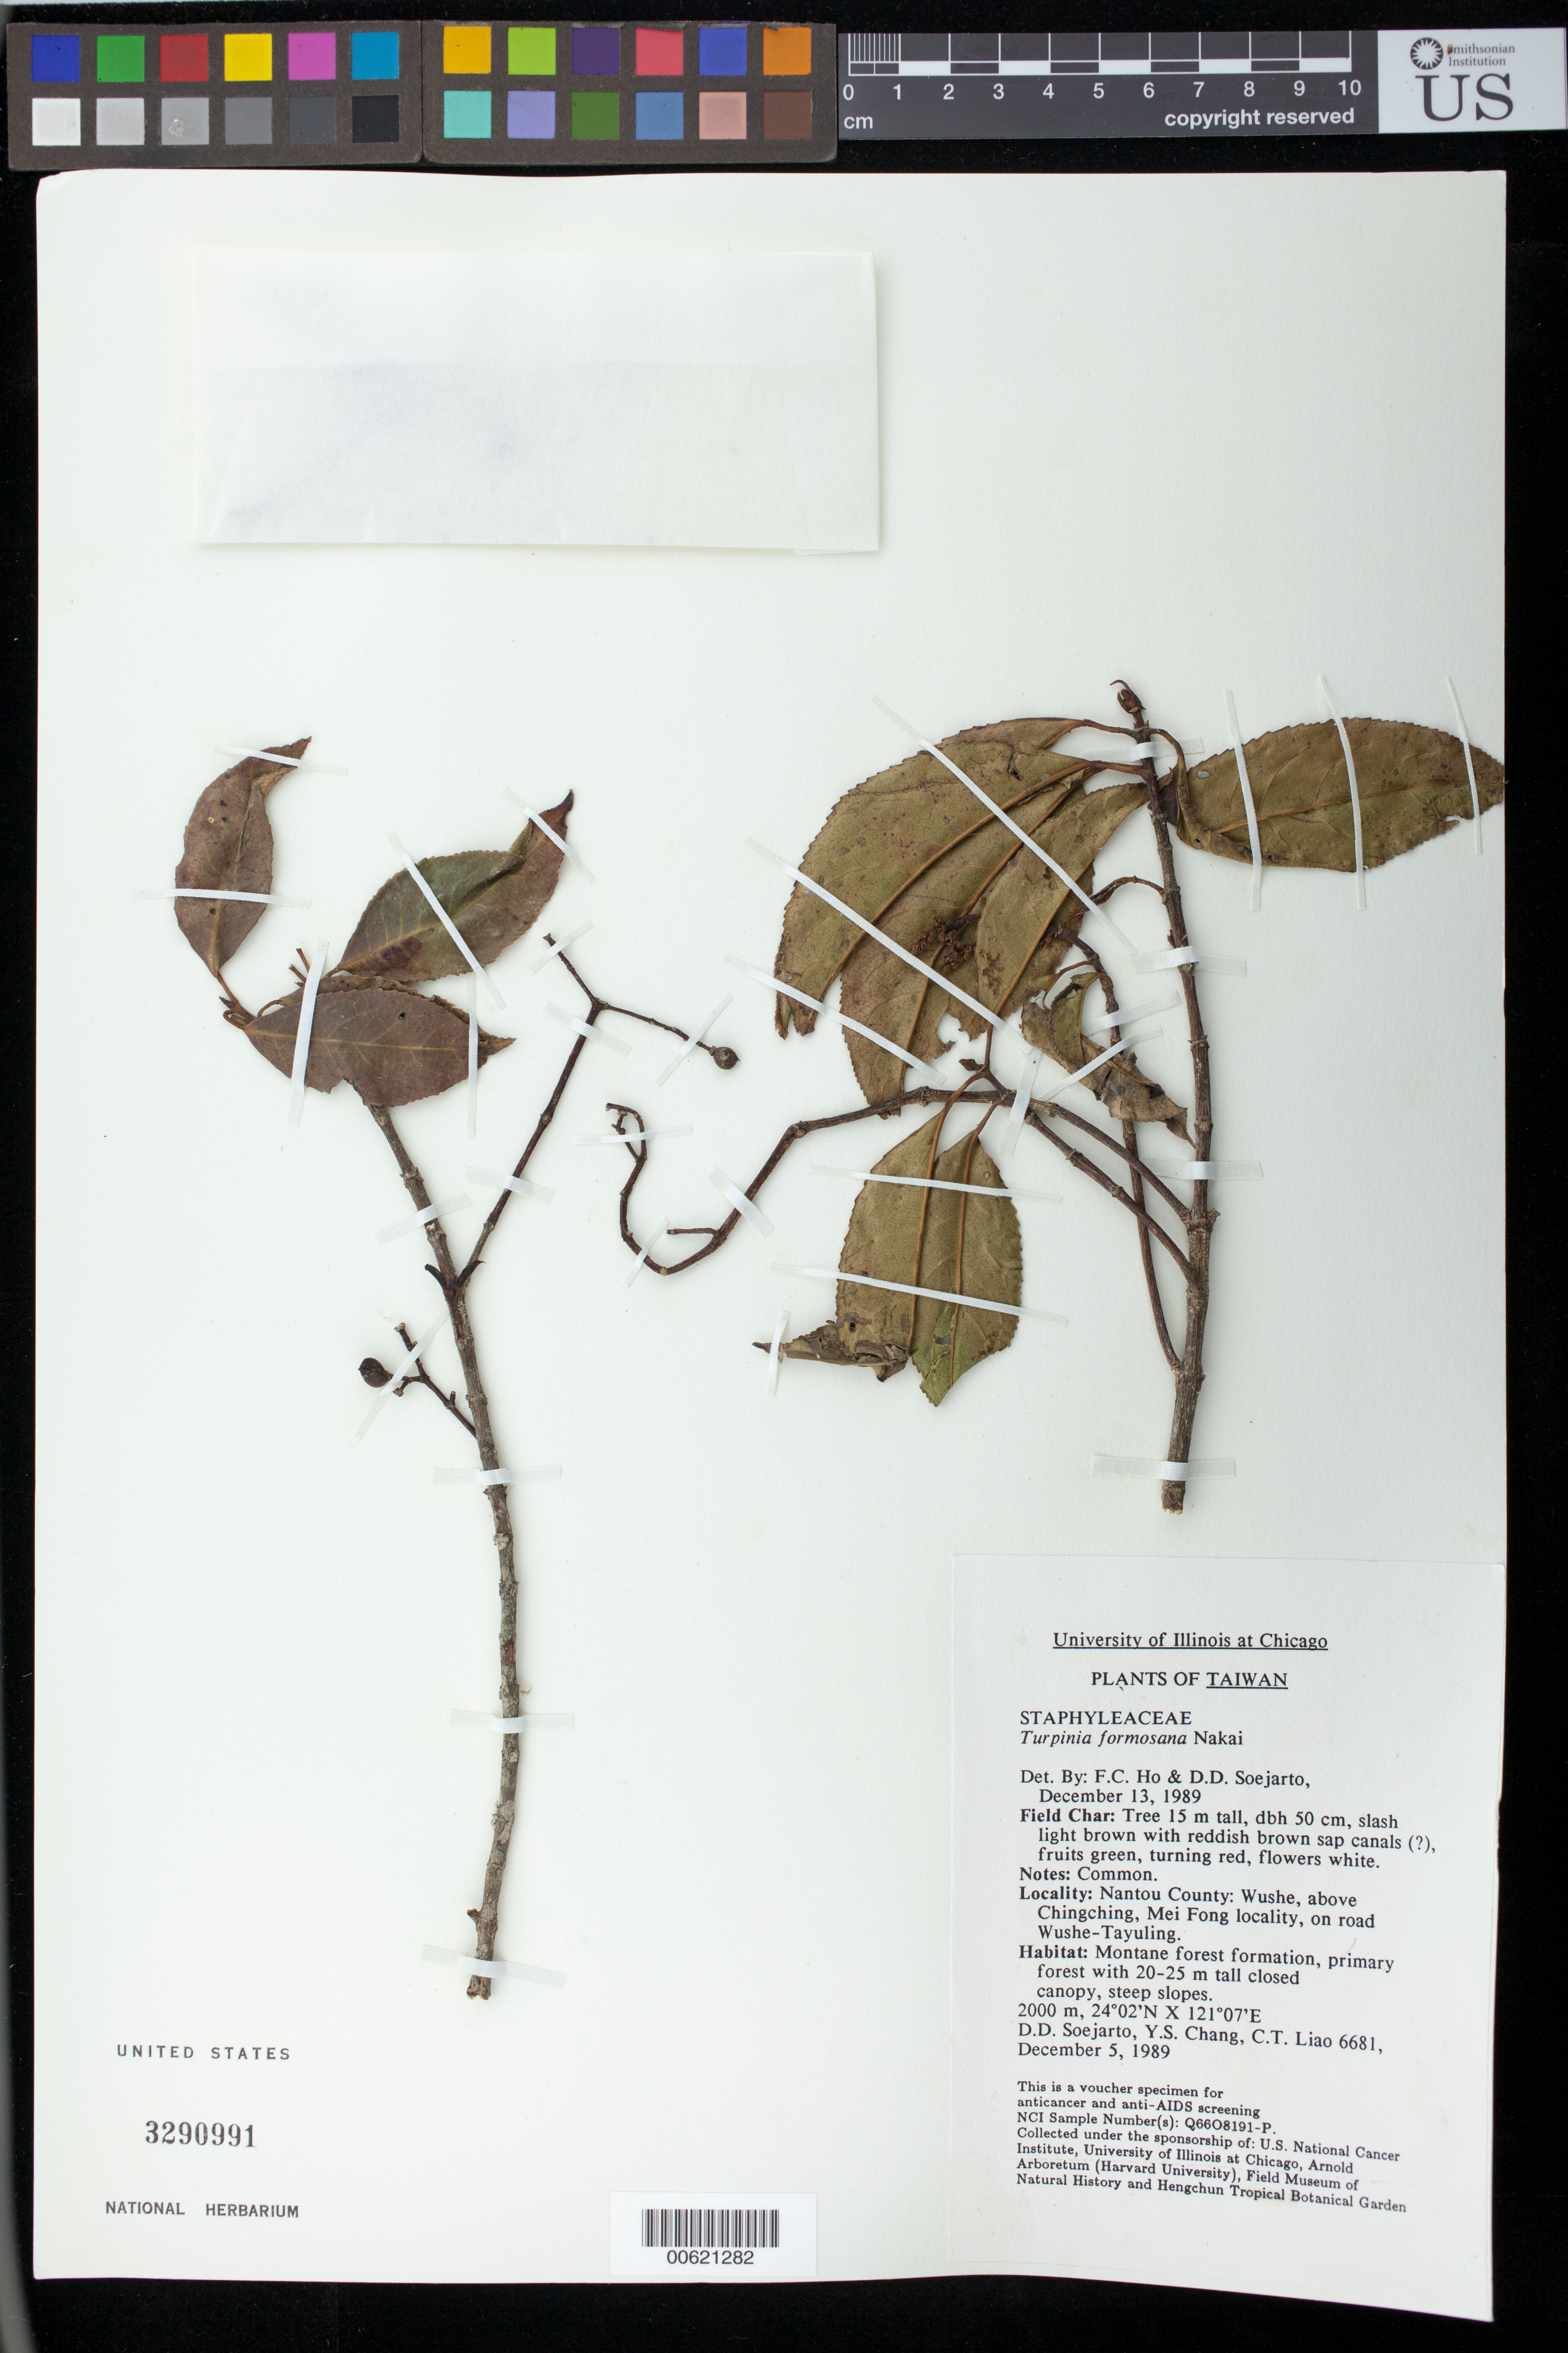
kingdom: Plantae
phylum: Tracheophyta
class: Magnoliopsida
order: Crossosomatales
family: Staphyleaceae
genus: Turpinia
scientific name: Turpinia formosana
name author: Nakai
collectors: D. D. Soejarto et al.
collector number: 6681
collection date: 1989-12-13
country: Taiwan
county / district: Nantou County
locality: Wushe, above Chingcning, Mei Fong locality, on road Wushe-Tayuling.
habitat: Montane forest formation, primary forest with 20-25 M tall closed canopy, steep slopes.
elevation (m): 2000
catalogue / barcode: US 3290991